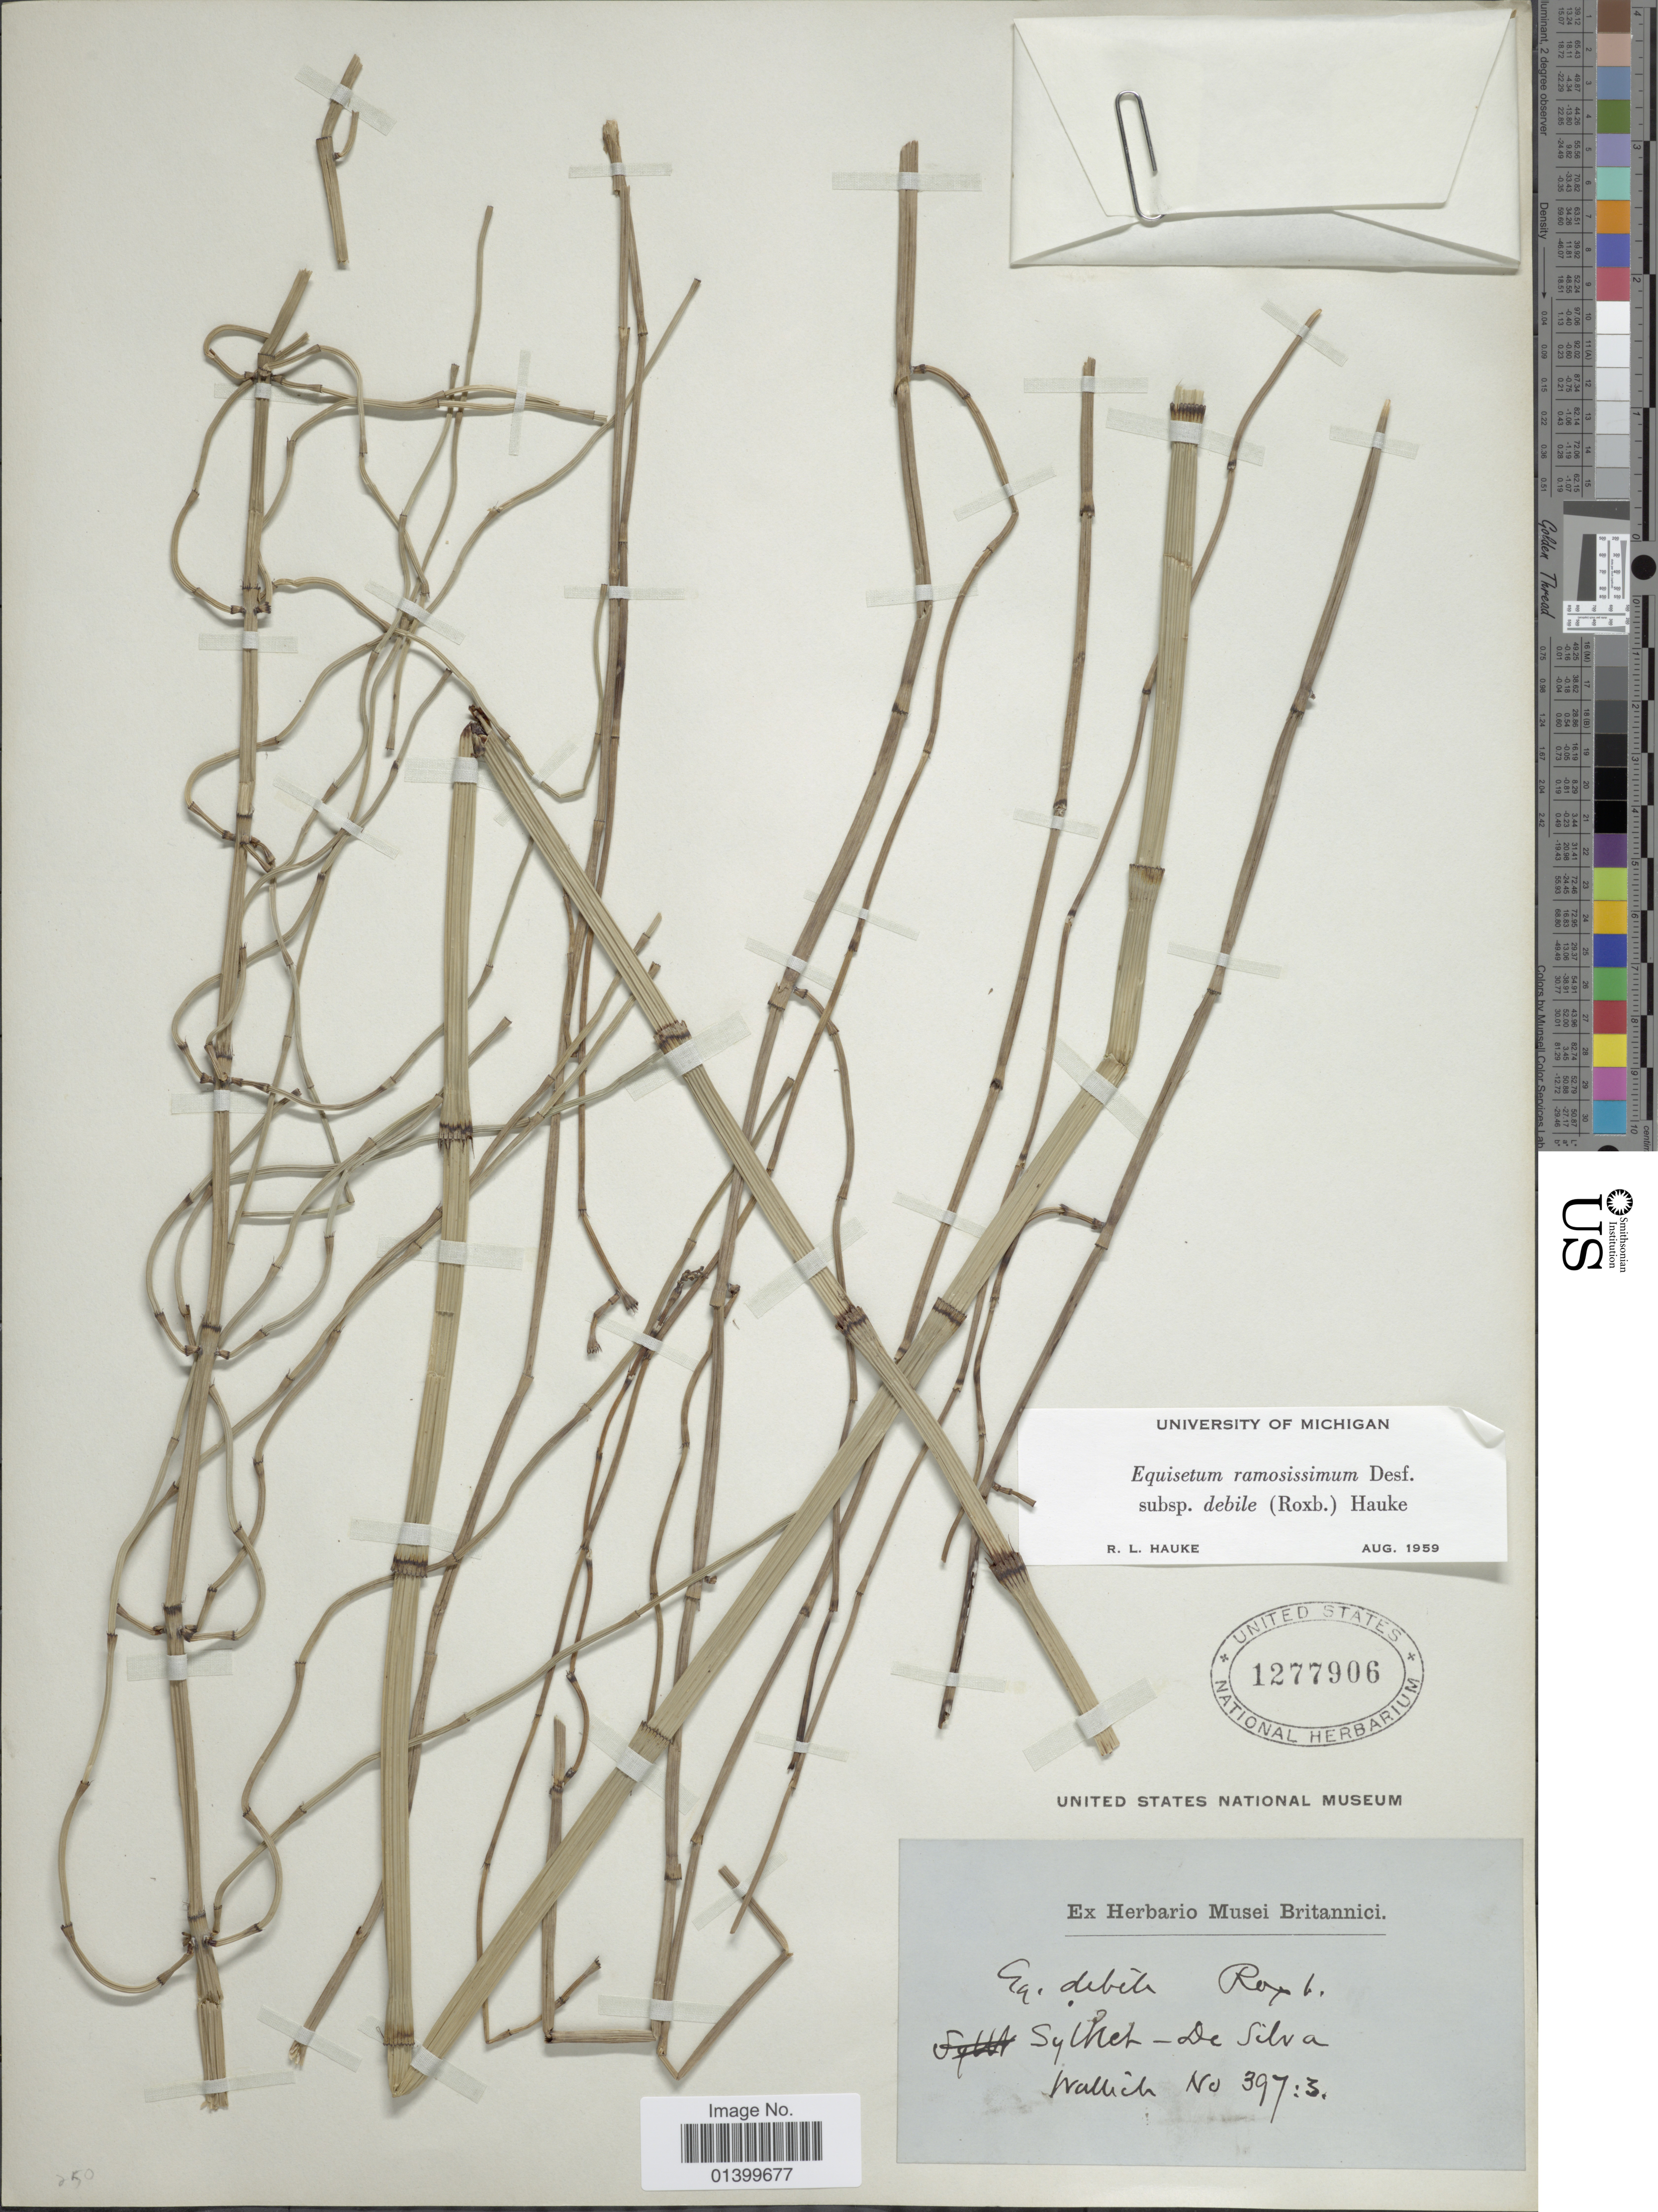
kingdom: Plantae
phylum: Tracheophyta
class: Polypodiopsida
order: Equisetales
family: Equisetaceae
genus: Equisetum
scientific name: Equisetum ramosissimum subsp. debile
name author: (Roxb. ex Vaucher) Hauke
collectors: -- Wallich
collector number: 3973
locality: Sychet - De Silva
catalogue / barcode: US 1277906